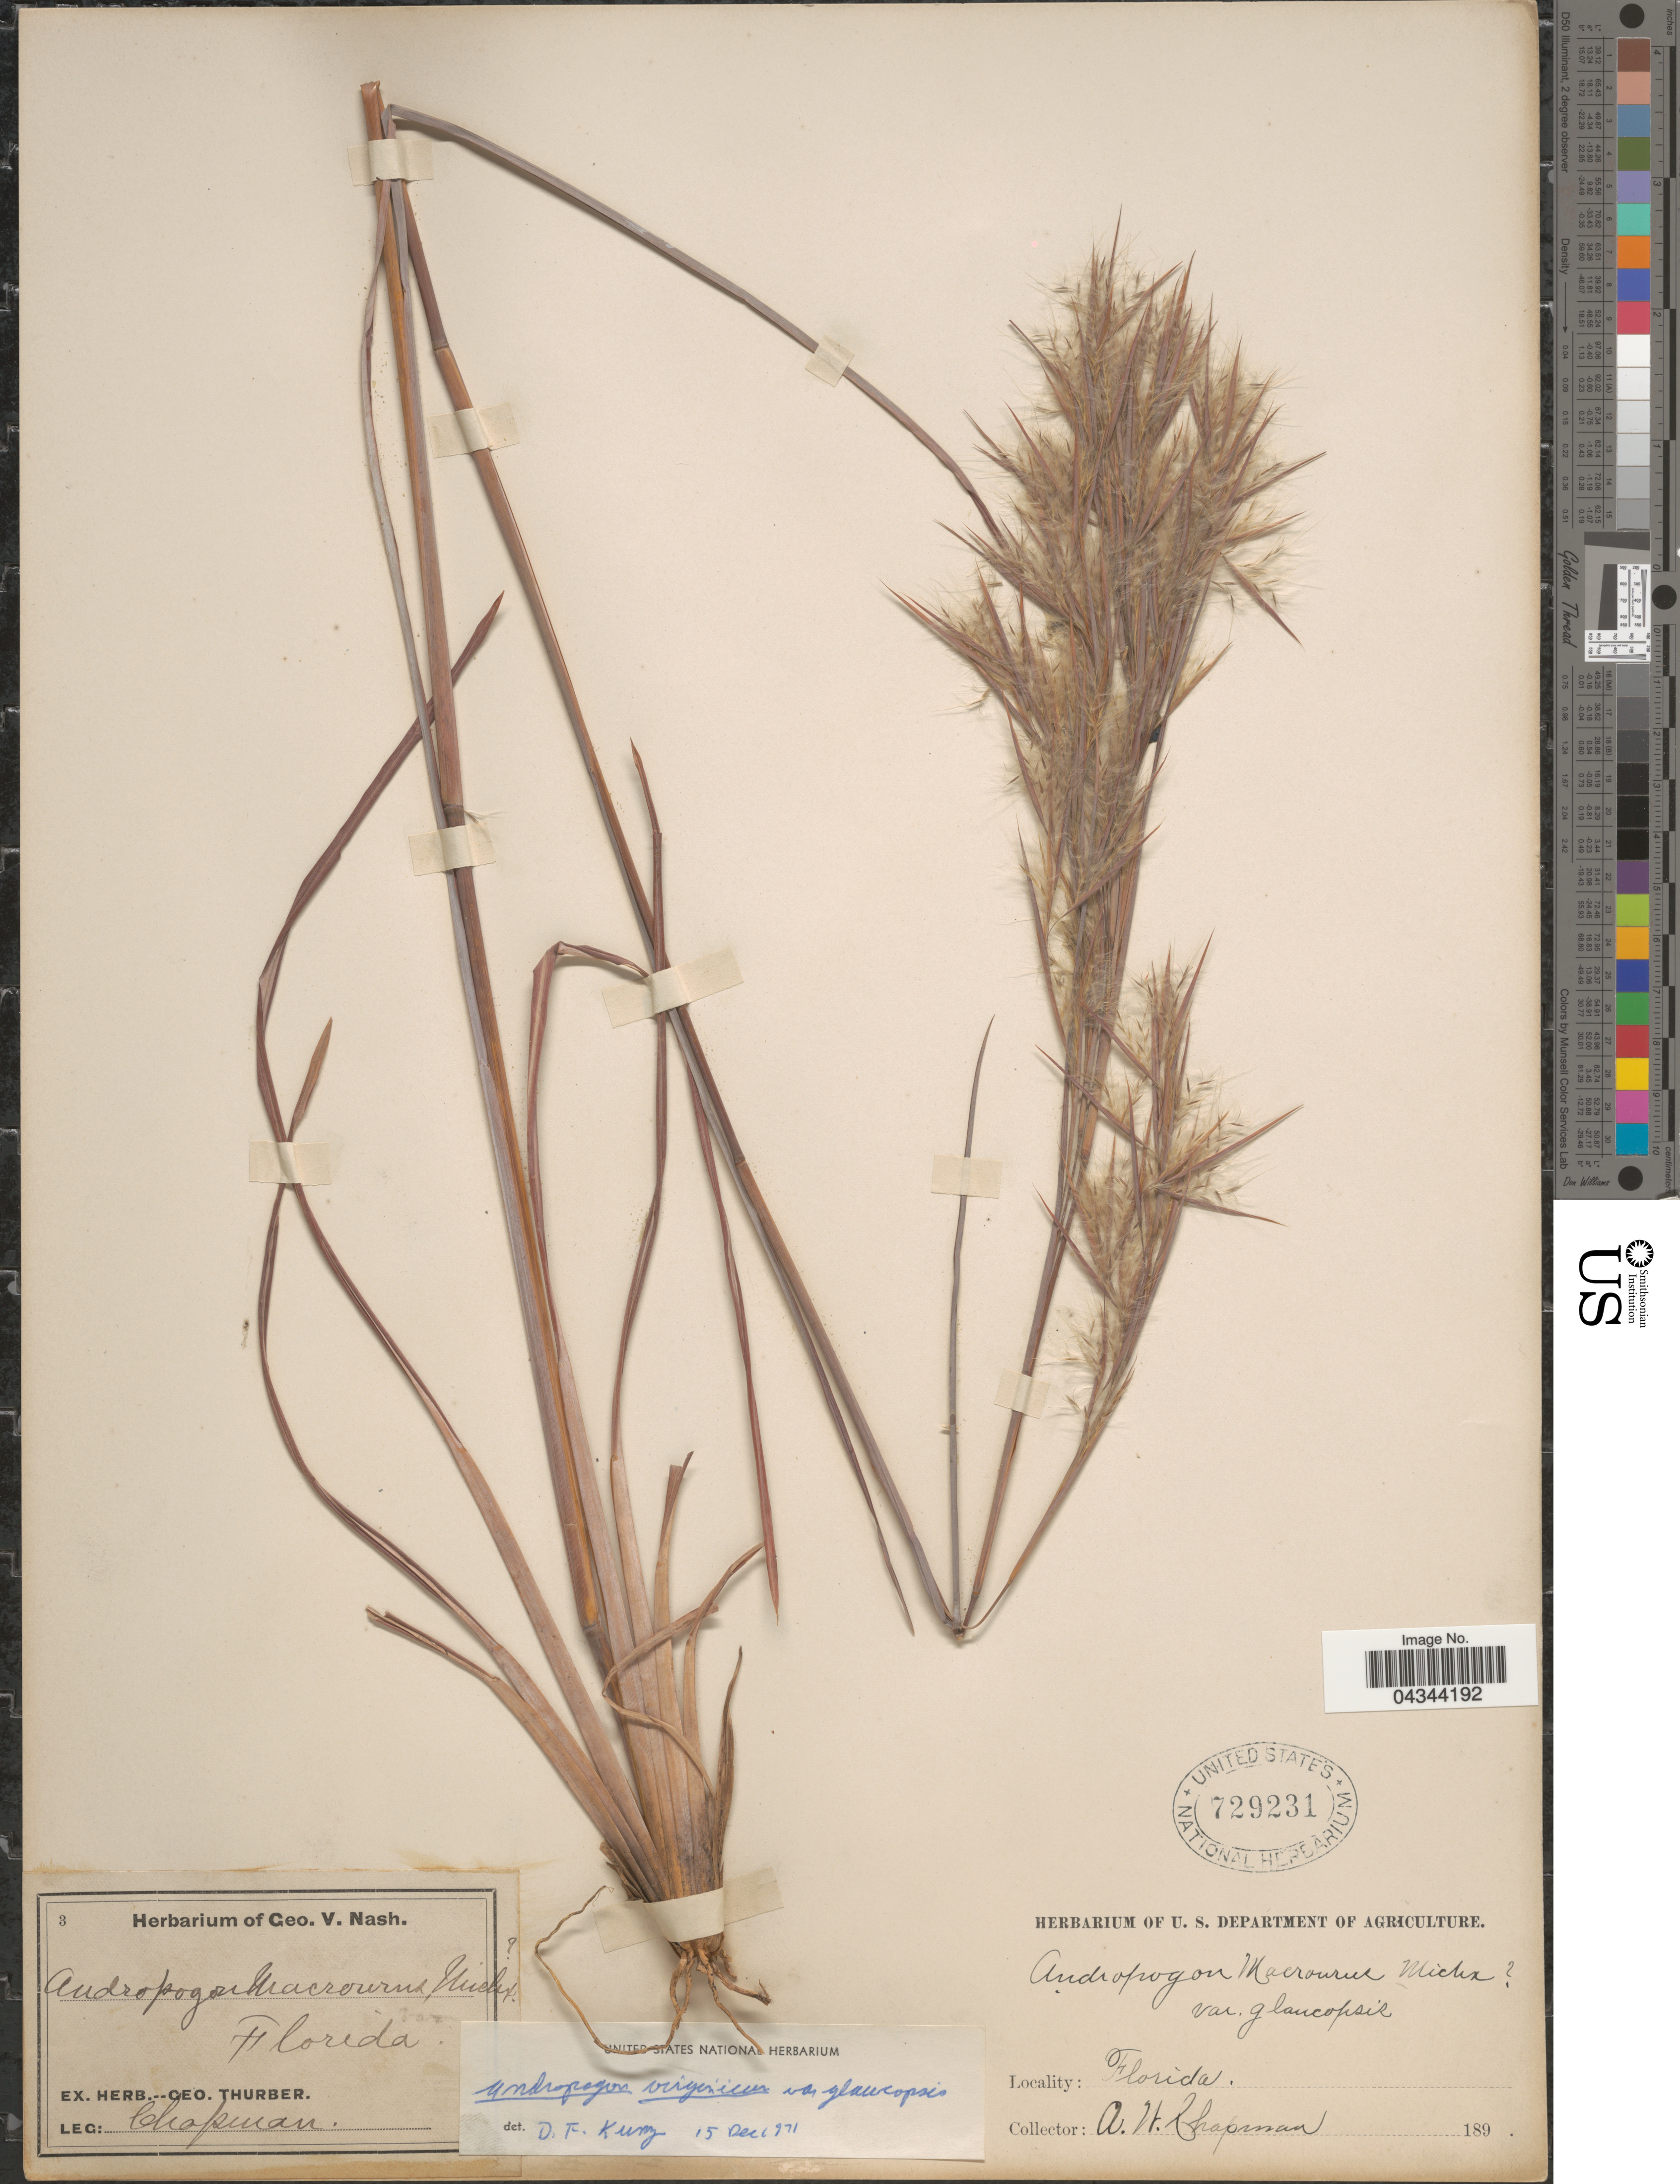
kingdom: Plantae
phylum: Tracheophyta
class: Liliopsida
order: Poales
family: Poaceae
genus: Andropogon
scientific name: Andropogon virginicus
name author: L.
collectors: A. W. Chapman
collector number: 3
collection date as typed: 189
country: United States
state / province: Florida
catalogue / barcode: US 729231